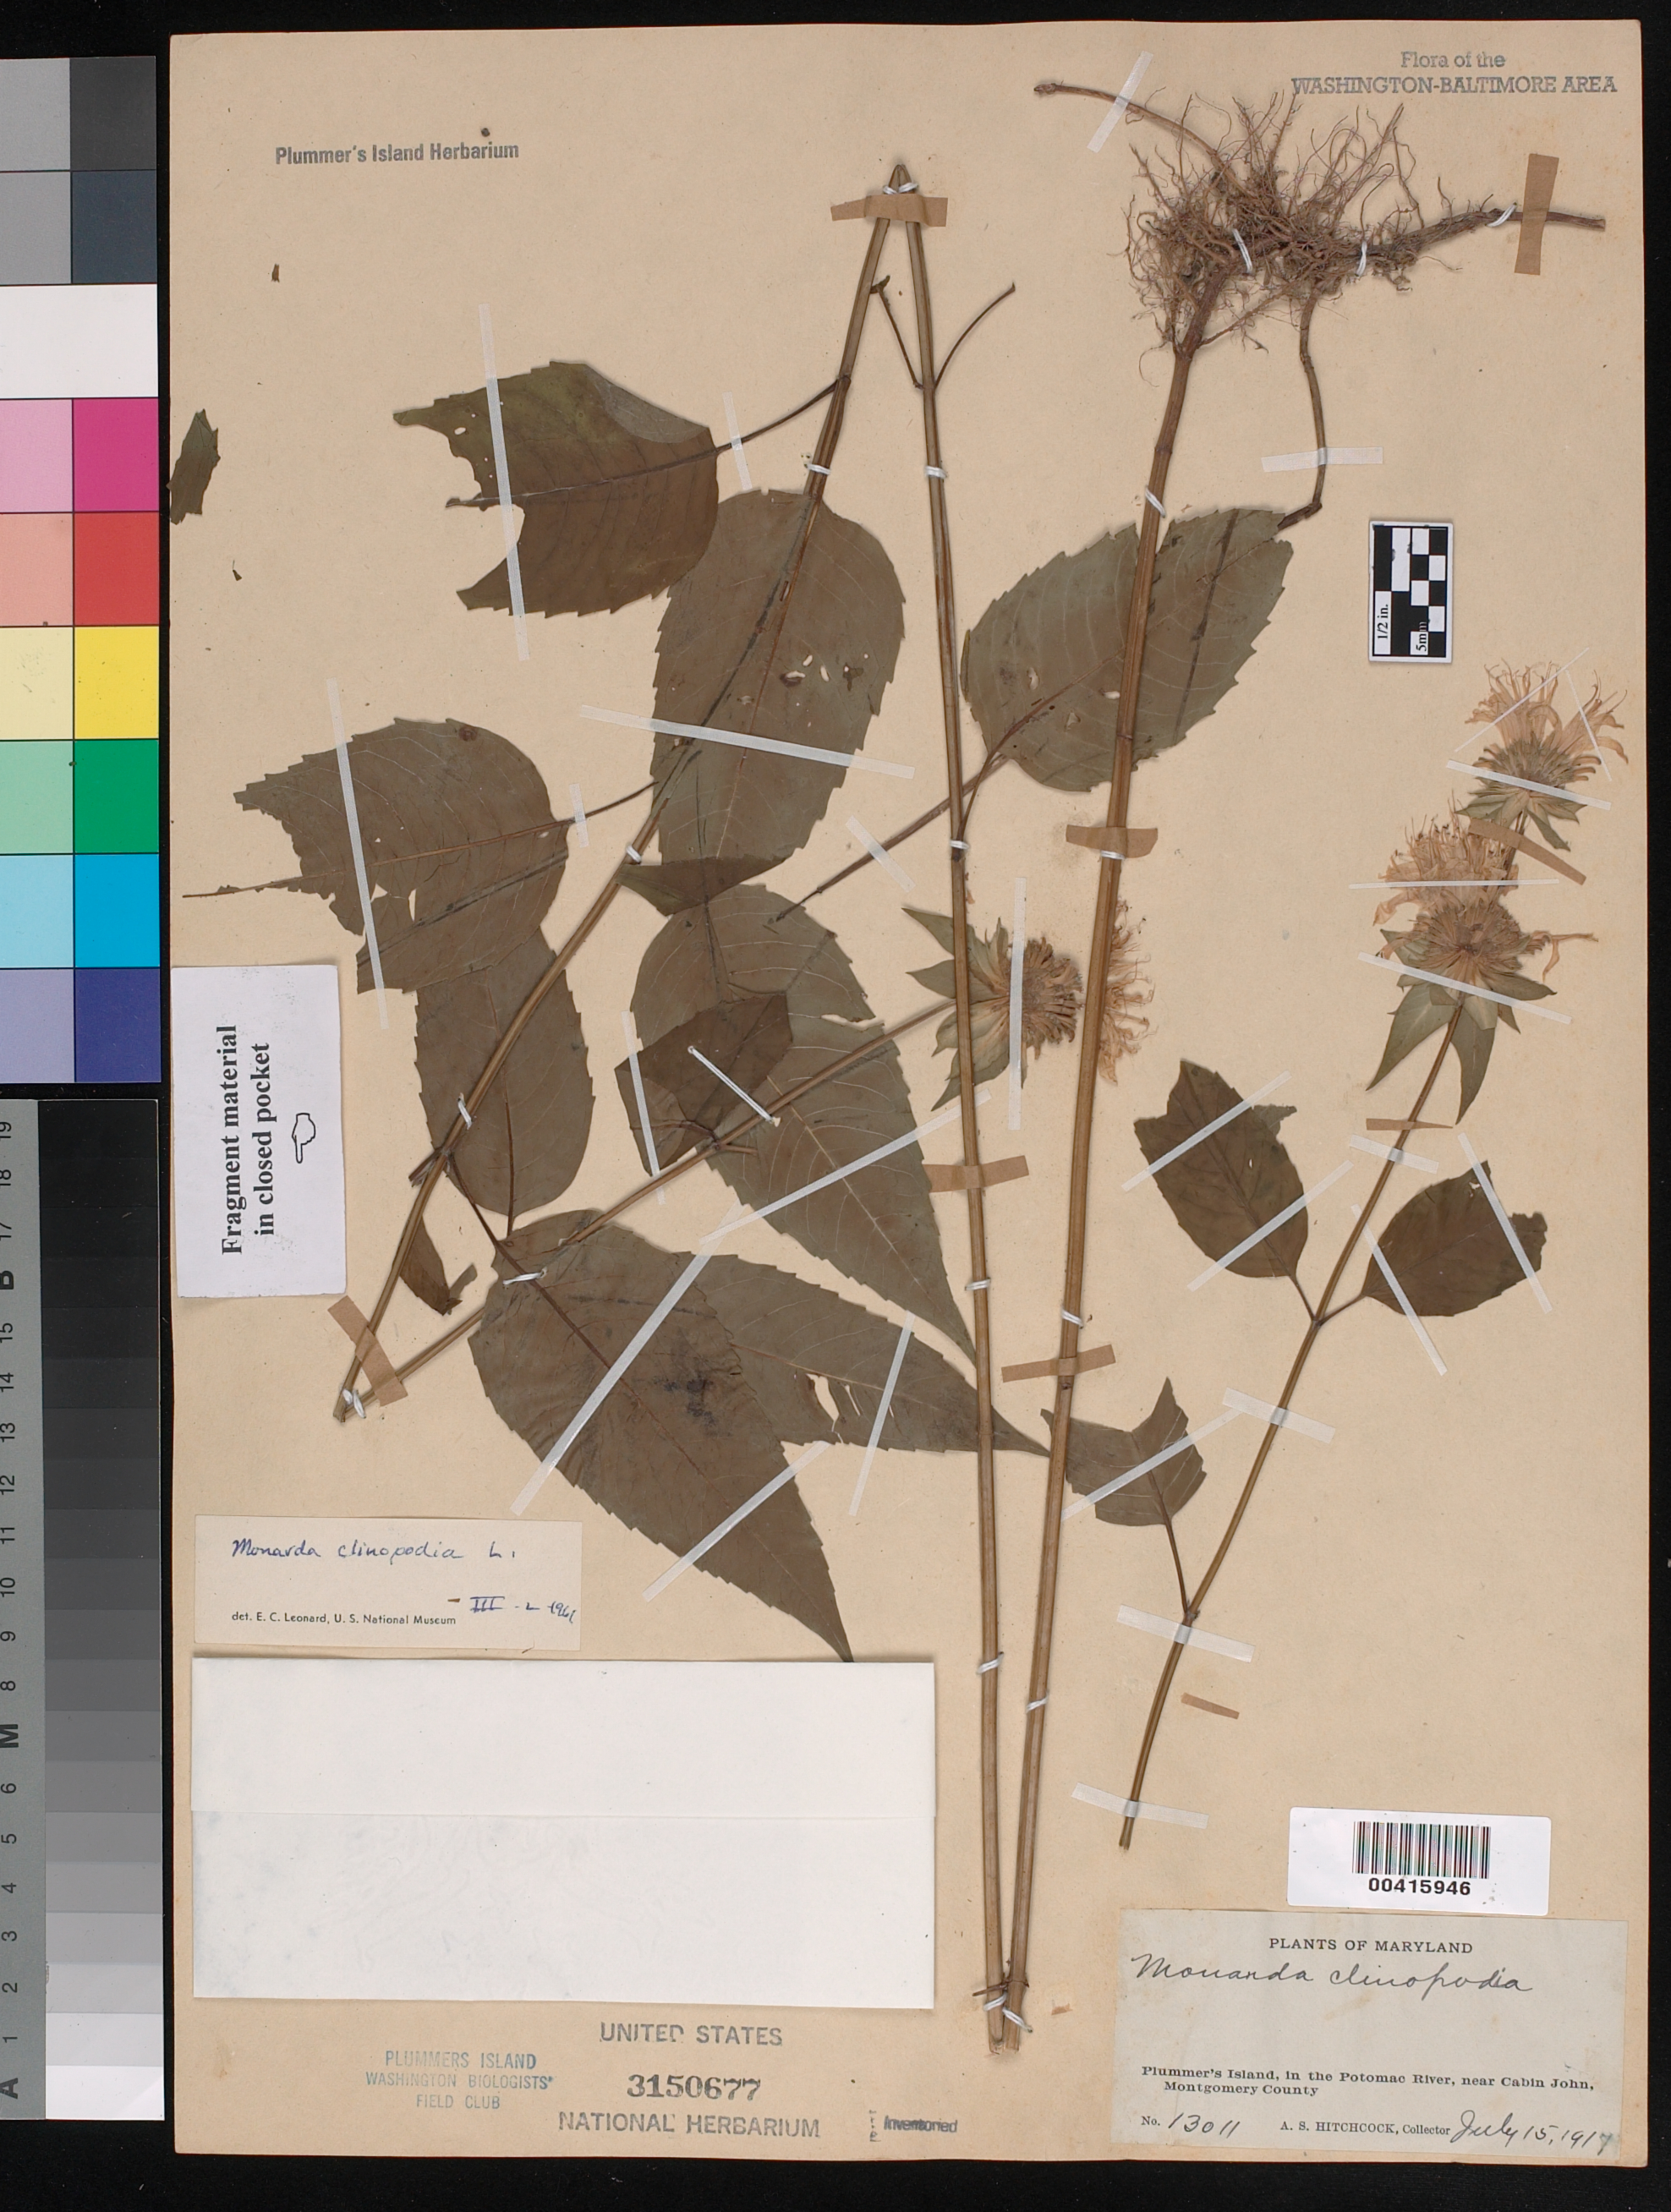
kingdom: Plantae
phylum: Tracheophyta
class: Magnoliopsida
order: Lamiales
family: Lamiaceae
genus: Monarda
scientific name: Monarda clinopodia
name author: L.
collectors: A. S. Hitchcock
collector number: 13011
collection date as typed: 15 Jul 1917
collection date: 1917-07-15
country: United States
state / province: Maryland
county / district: Montgomery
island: Plummers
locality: Plummer's Island C. & O. Canal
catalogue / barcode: US 3150677